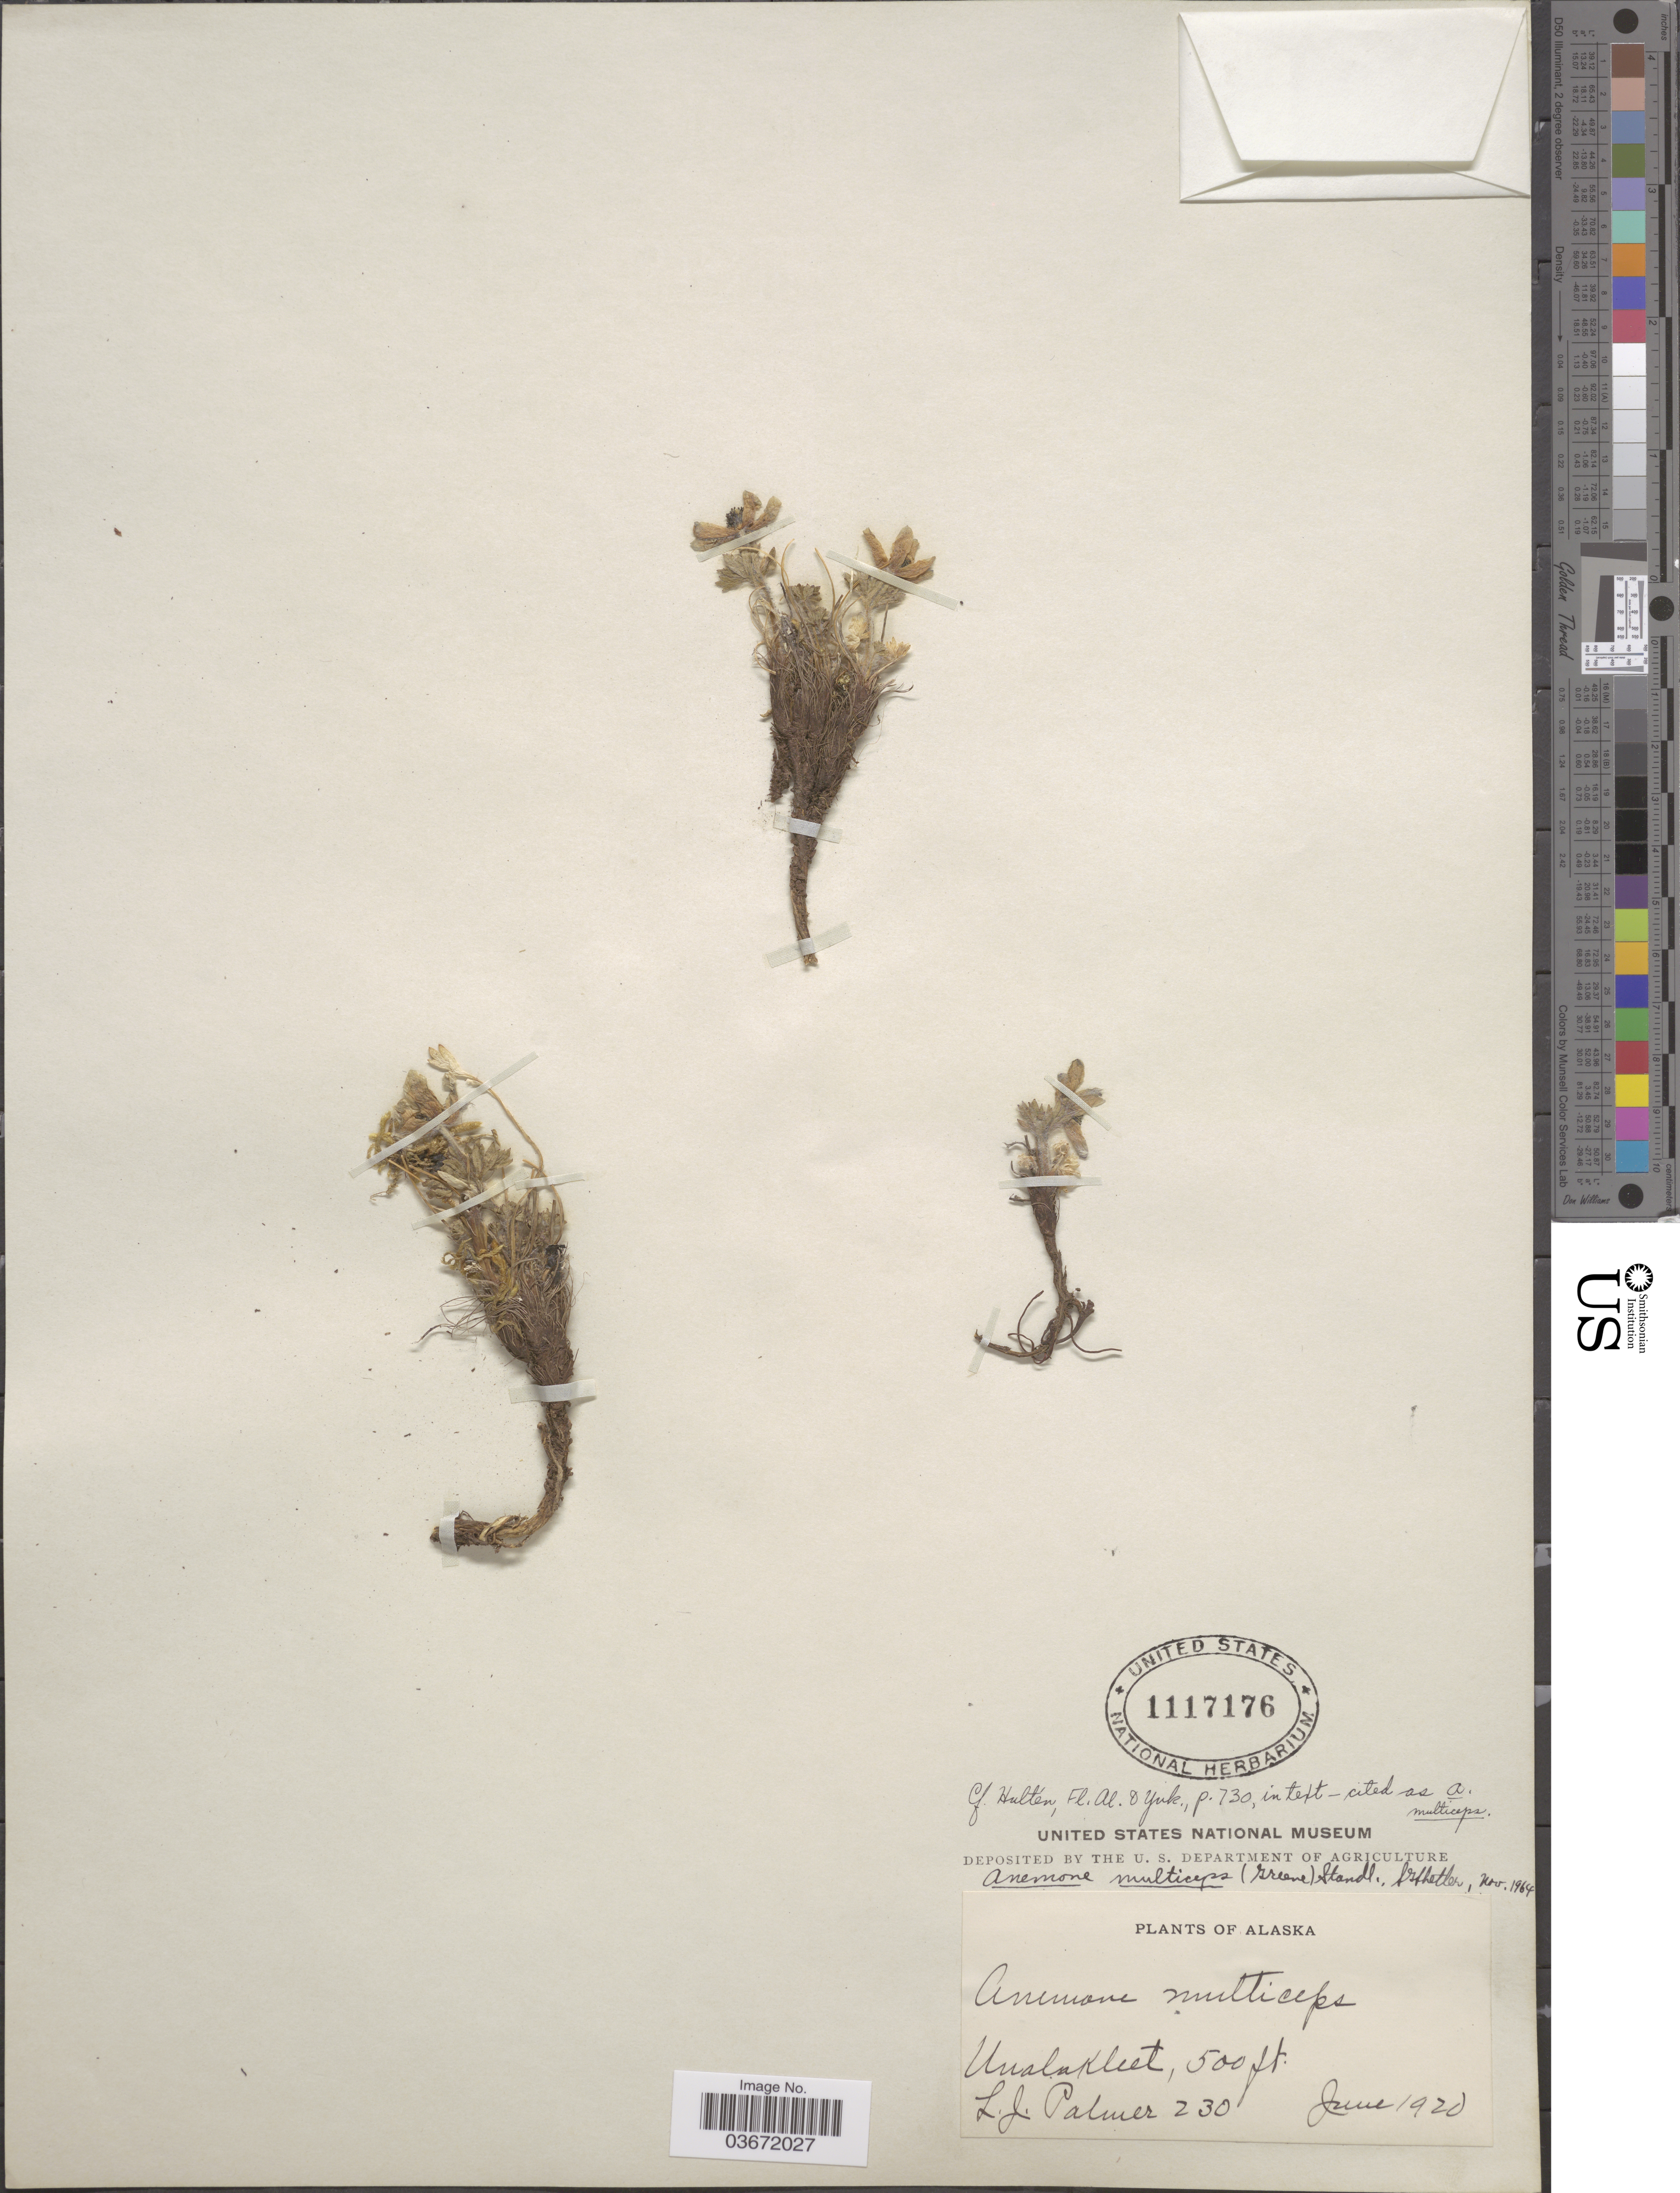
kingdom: Plantae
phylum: Tracheophyta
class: Magnoliopsida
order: Ranunculales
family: Ranunculaceae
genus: Anemone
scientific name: Anemone multiceps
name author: (Greene) Standl.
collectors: L. J. Palmer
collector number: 230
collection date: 1920-06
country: United States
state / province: Alaska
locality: Unalakleet.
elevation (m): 152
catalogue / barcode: US 1117176